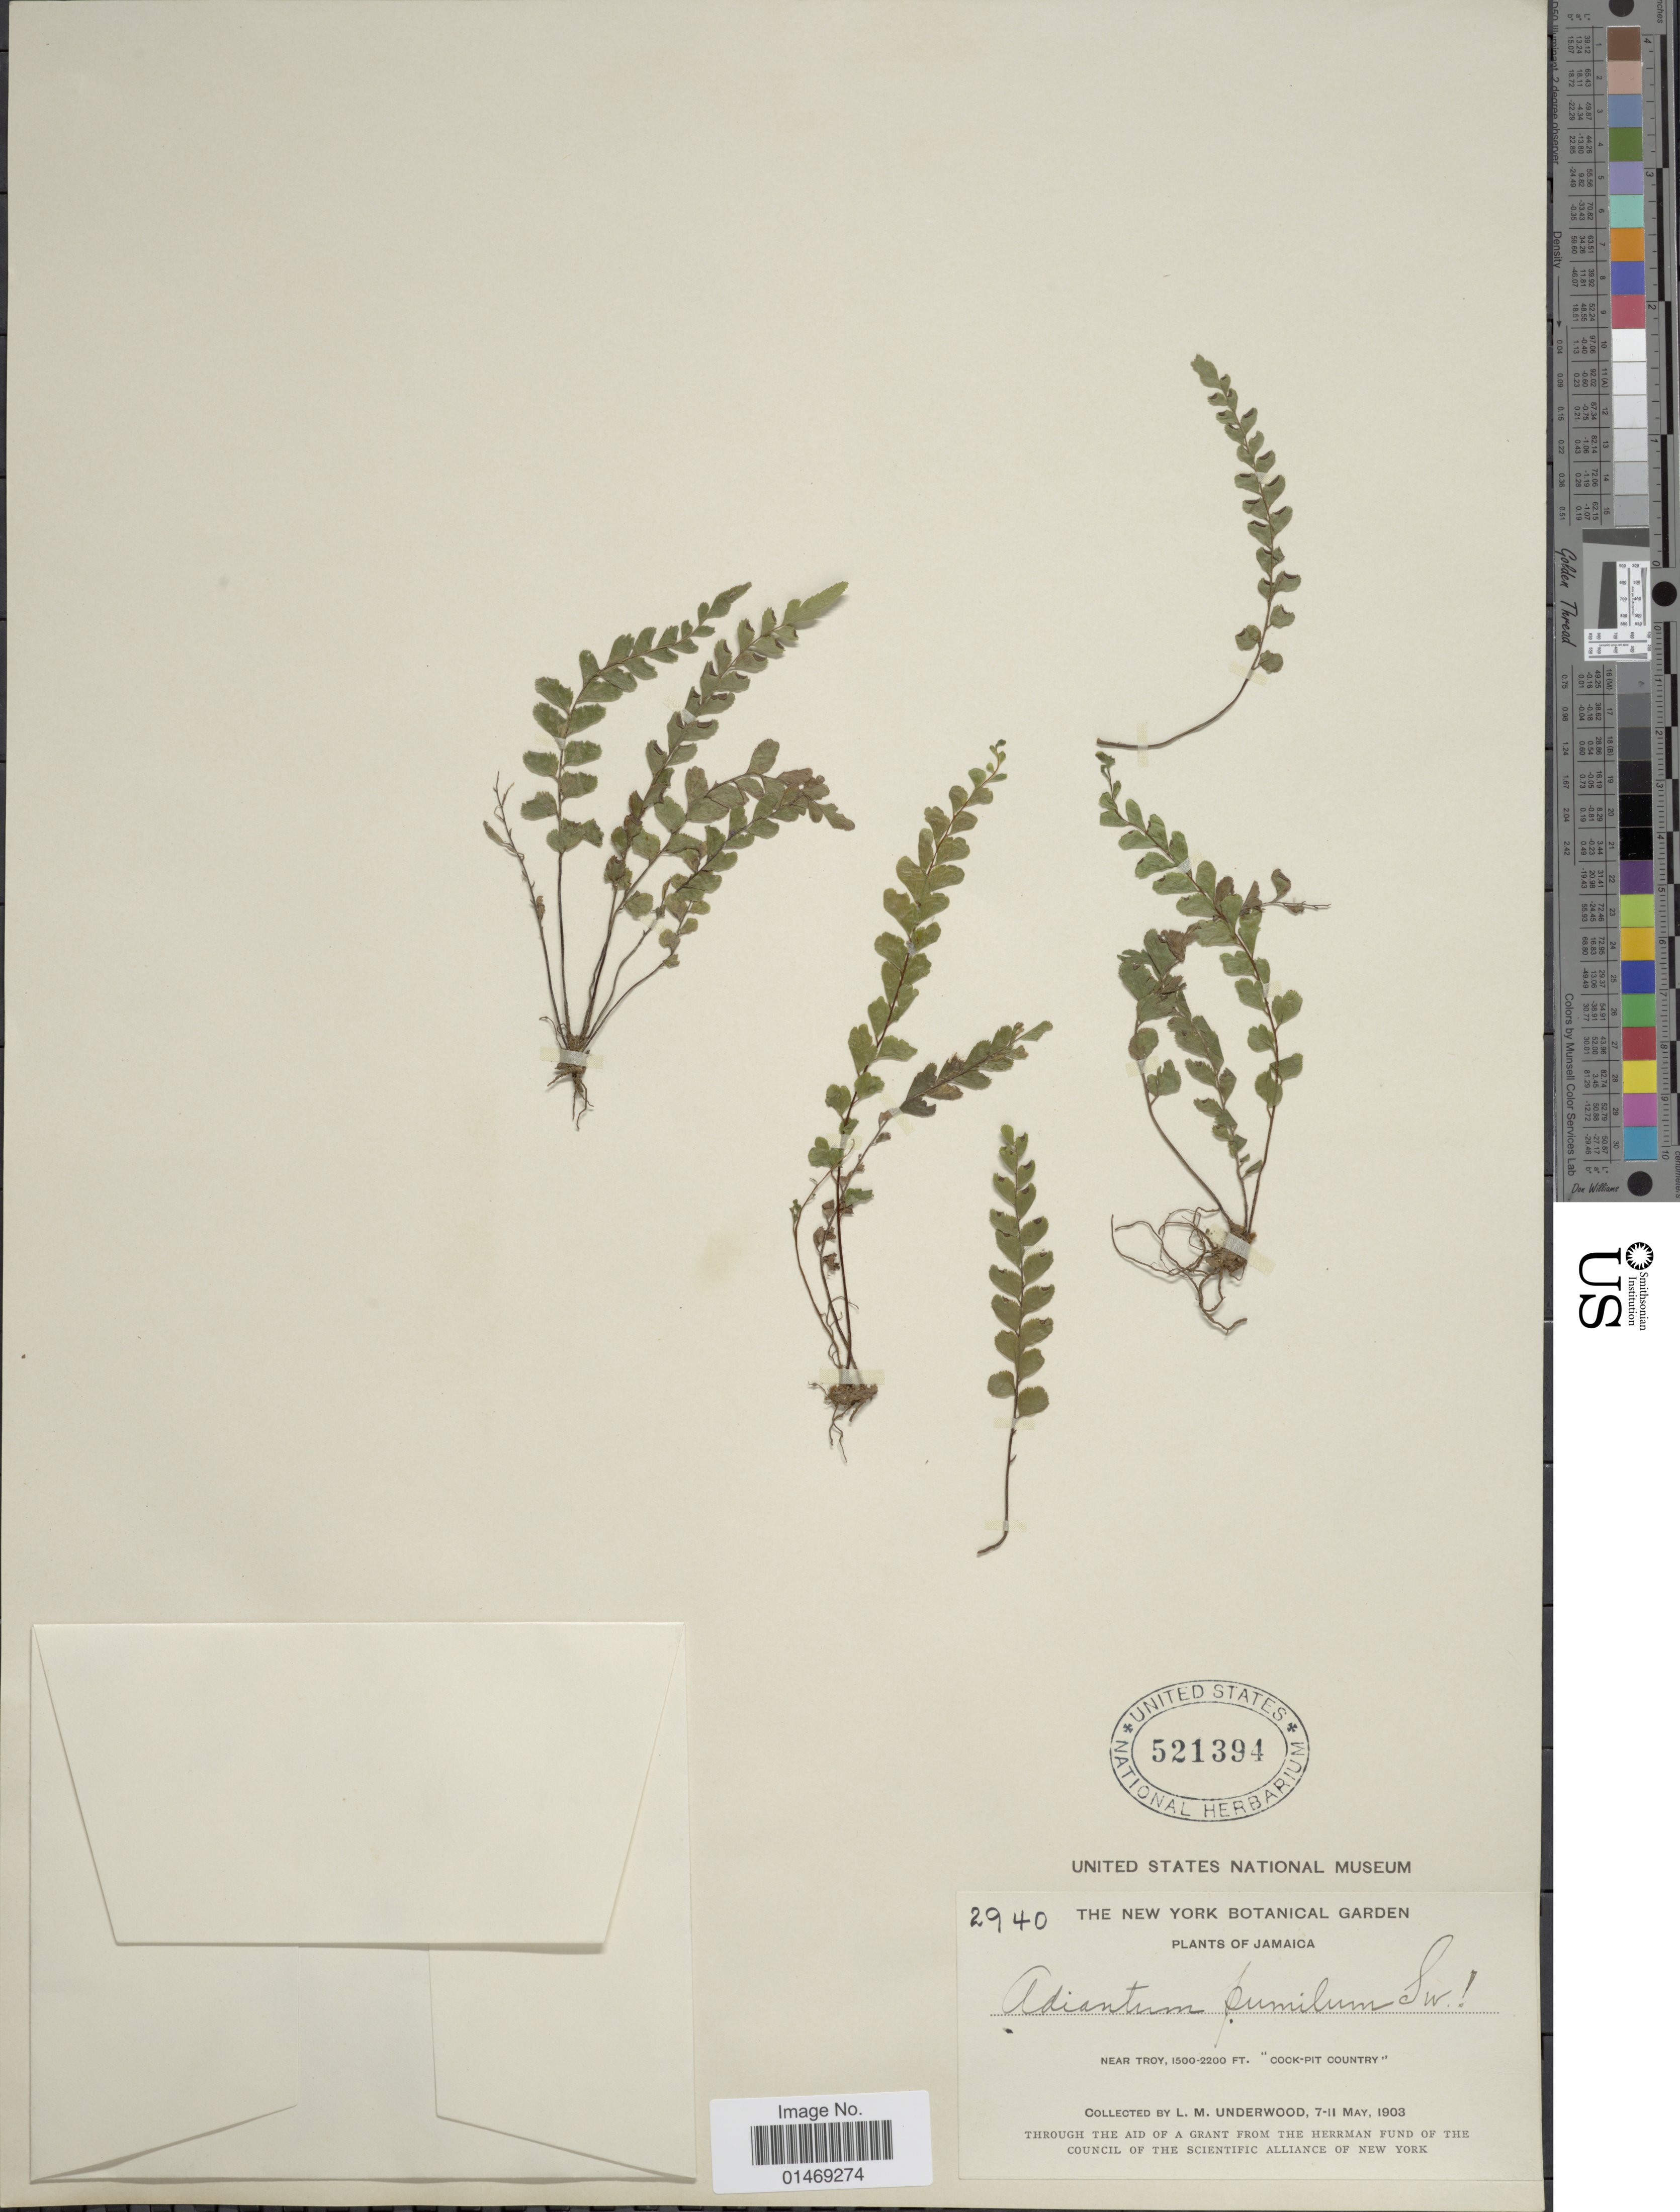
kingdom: Plantae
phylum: Tracheophyta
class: Polypodiopsida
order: Polypodiales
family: Pteridaceae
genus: Adiantum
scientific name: Adiantum pumilum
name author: Sw.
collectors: L. M. Underwood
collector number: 2940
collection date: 1903-05-07/1903-05-11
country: Jamaica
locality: Near Troy, "cock-pit country"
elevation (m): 457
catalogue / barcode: US 521394